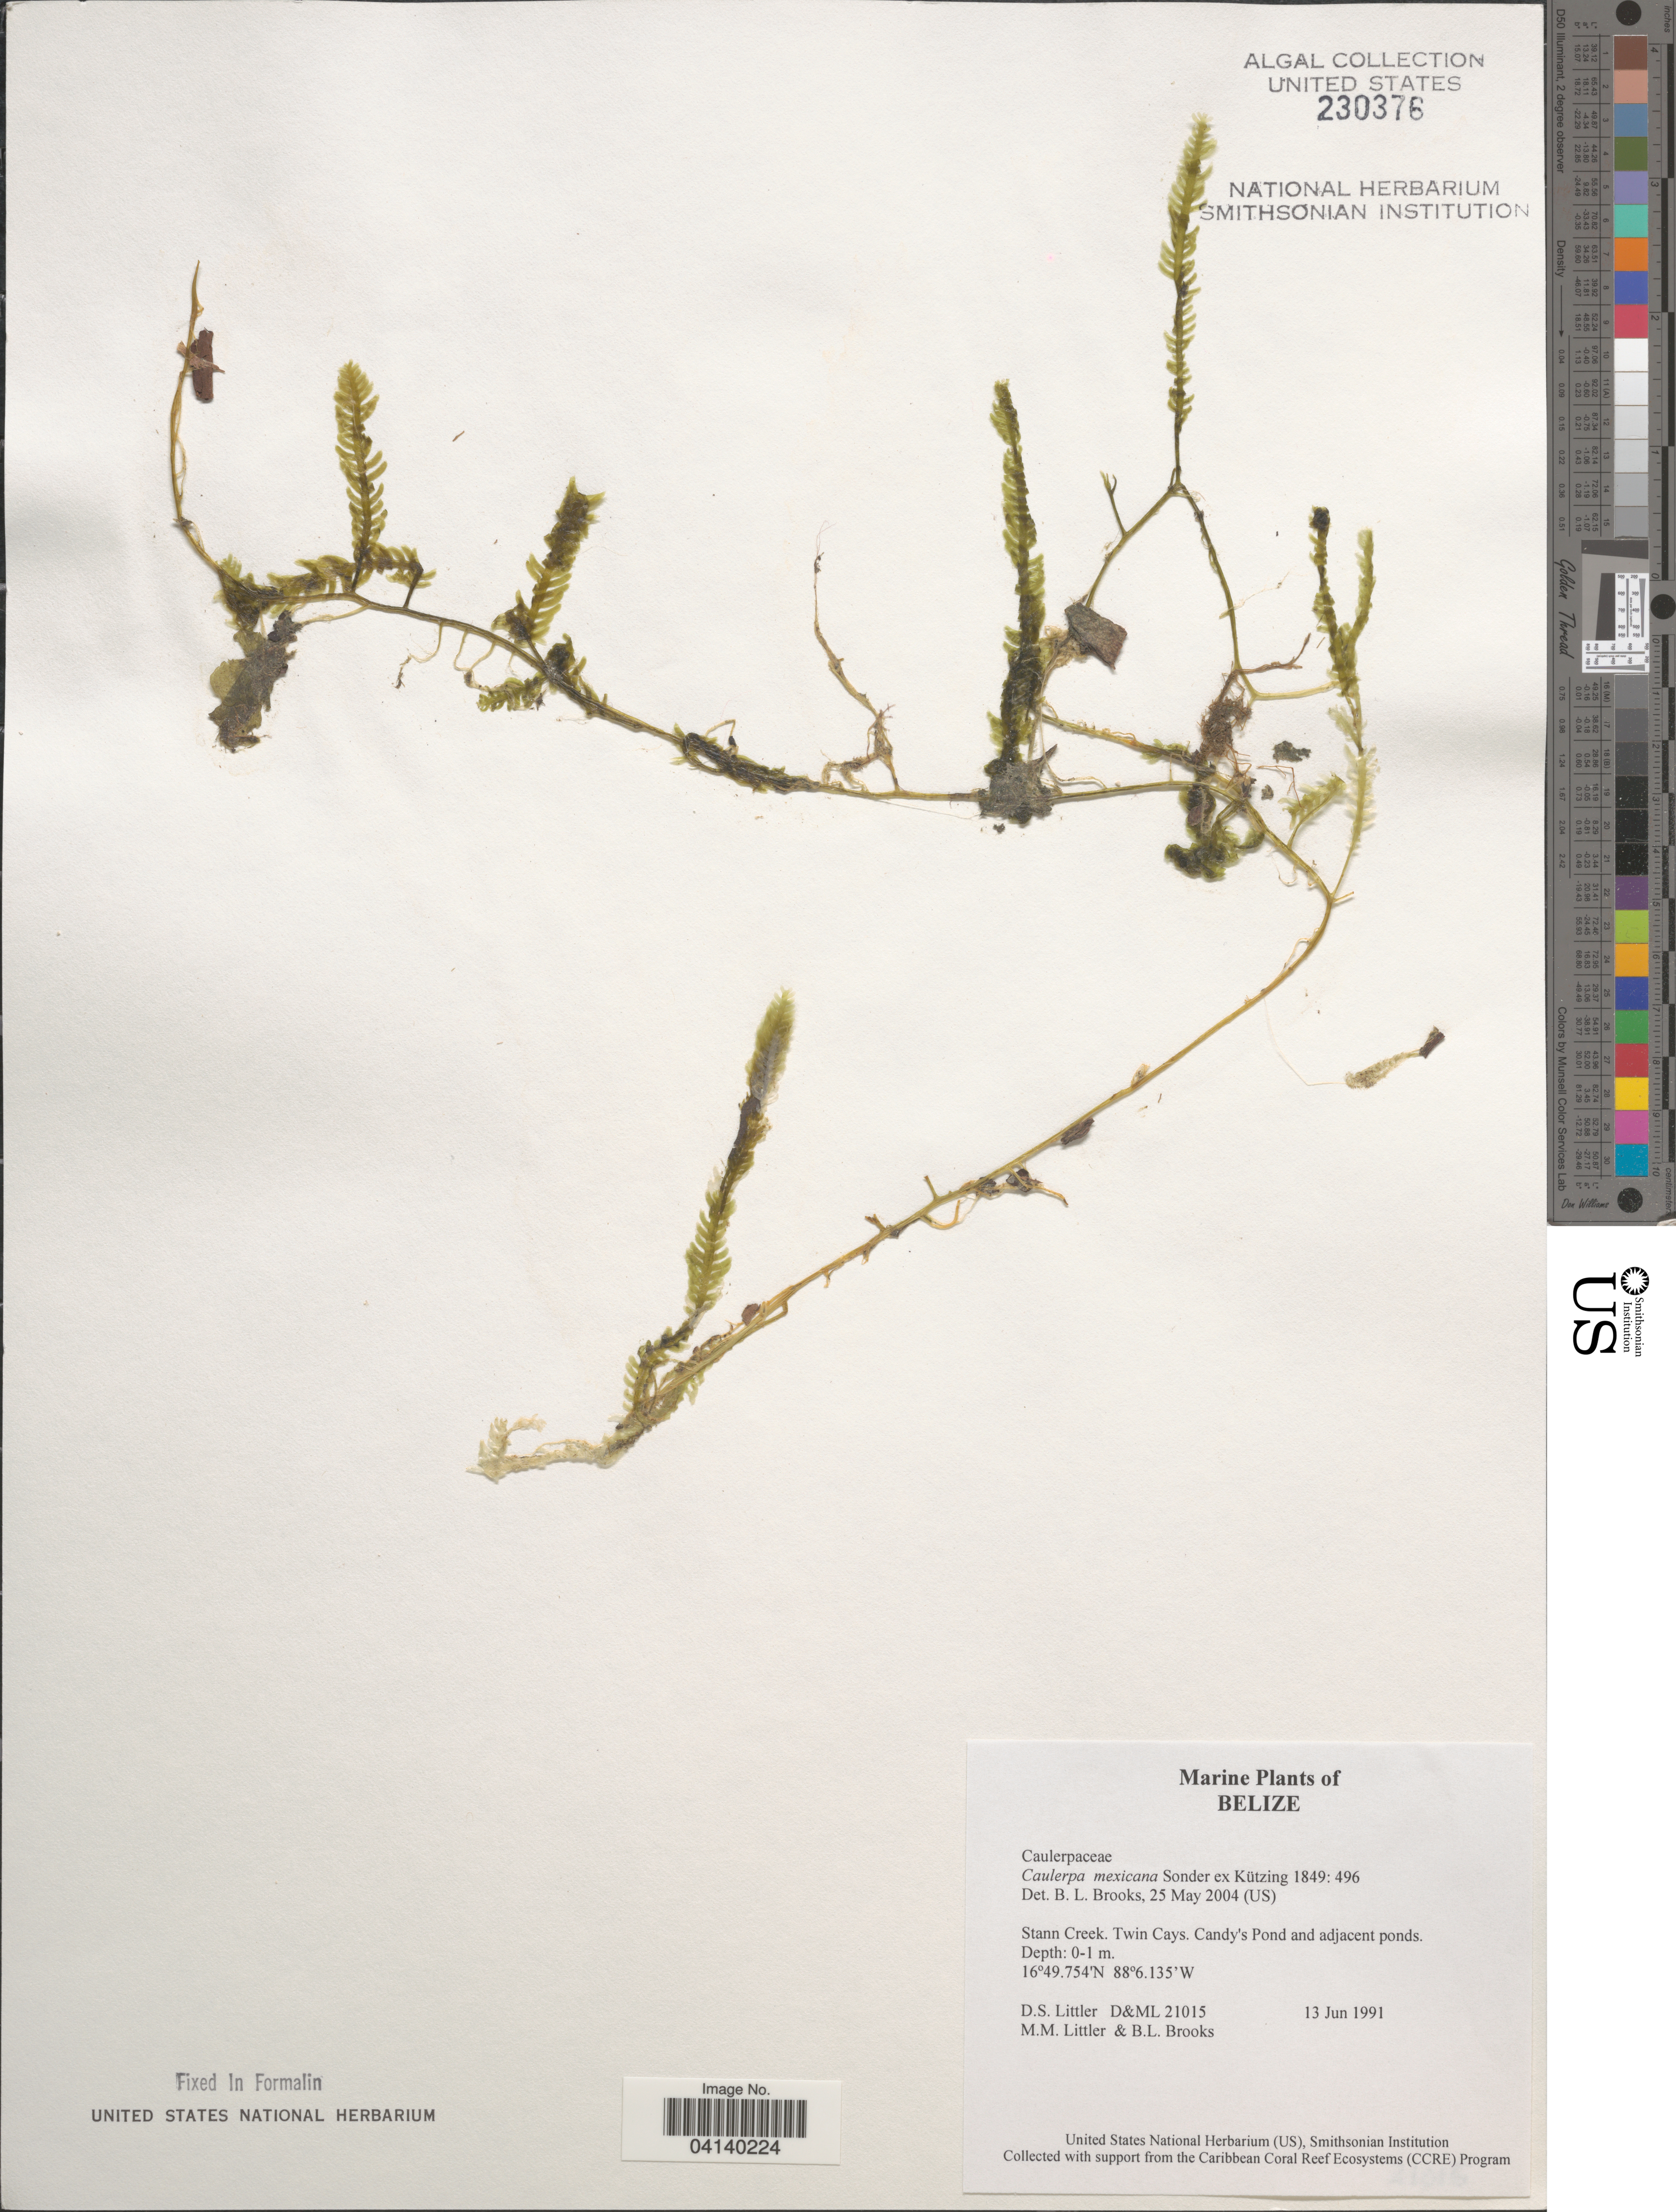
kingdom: Plantae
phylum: Chlorophyta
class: Ulvophyceae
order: Bryopsidales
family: Caulerpaceae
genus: Caulerpa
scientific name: Caulerpa mexicana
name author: Sond. ex Kütz.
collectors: D. S. Littler & B. Brooks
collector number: D&ML21015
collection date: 1991-06-13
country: Belize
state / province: Stann Creek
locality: Twin Cays. Candy's Pond and adjacent ponds.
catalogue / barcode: US 230376